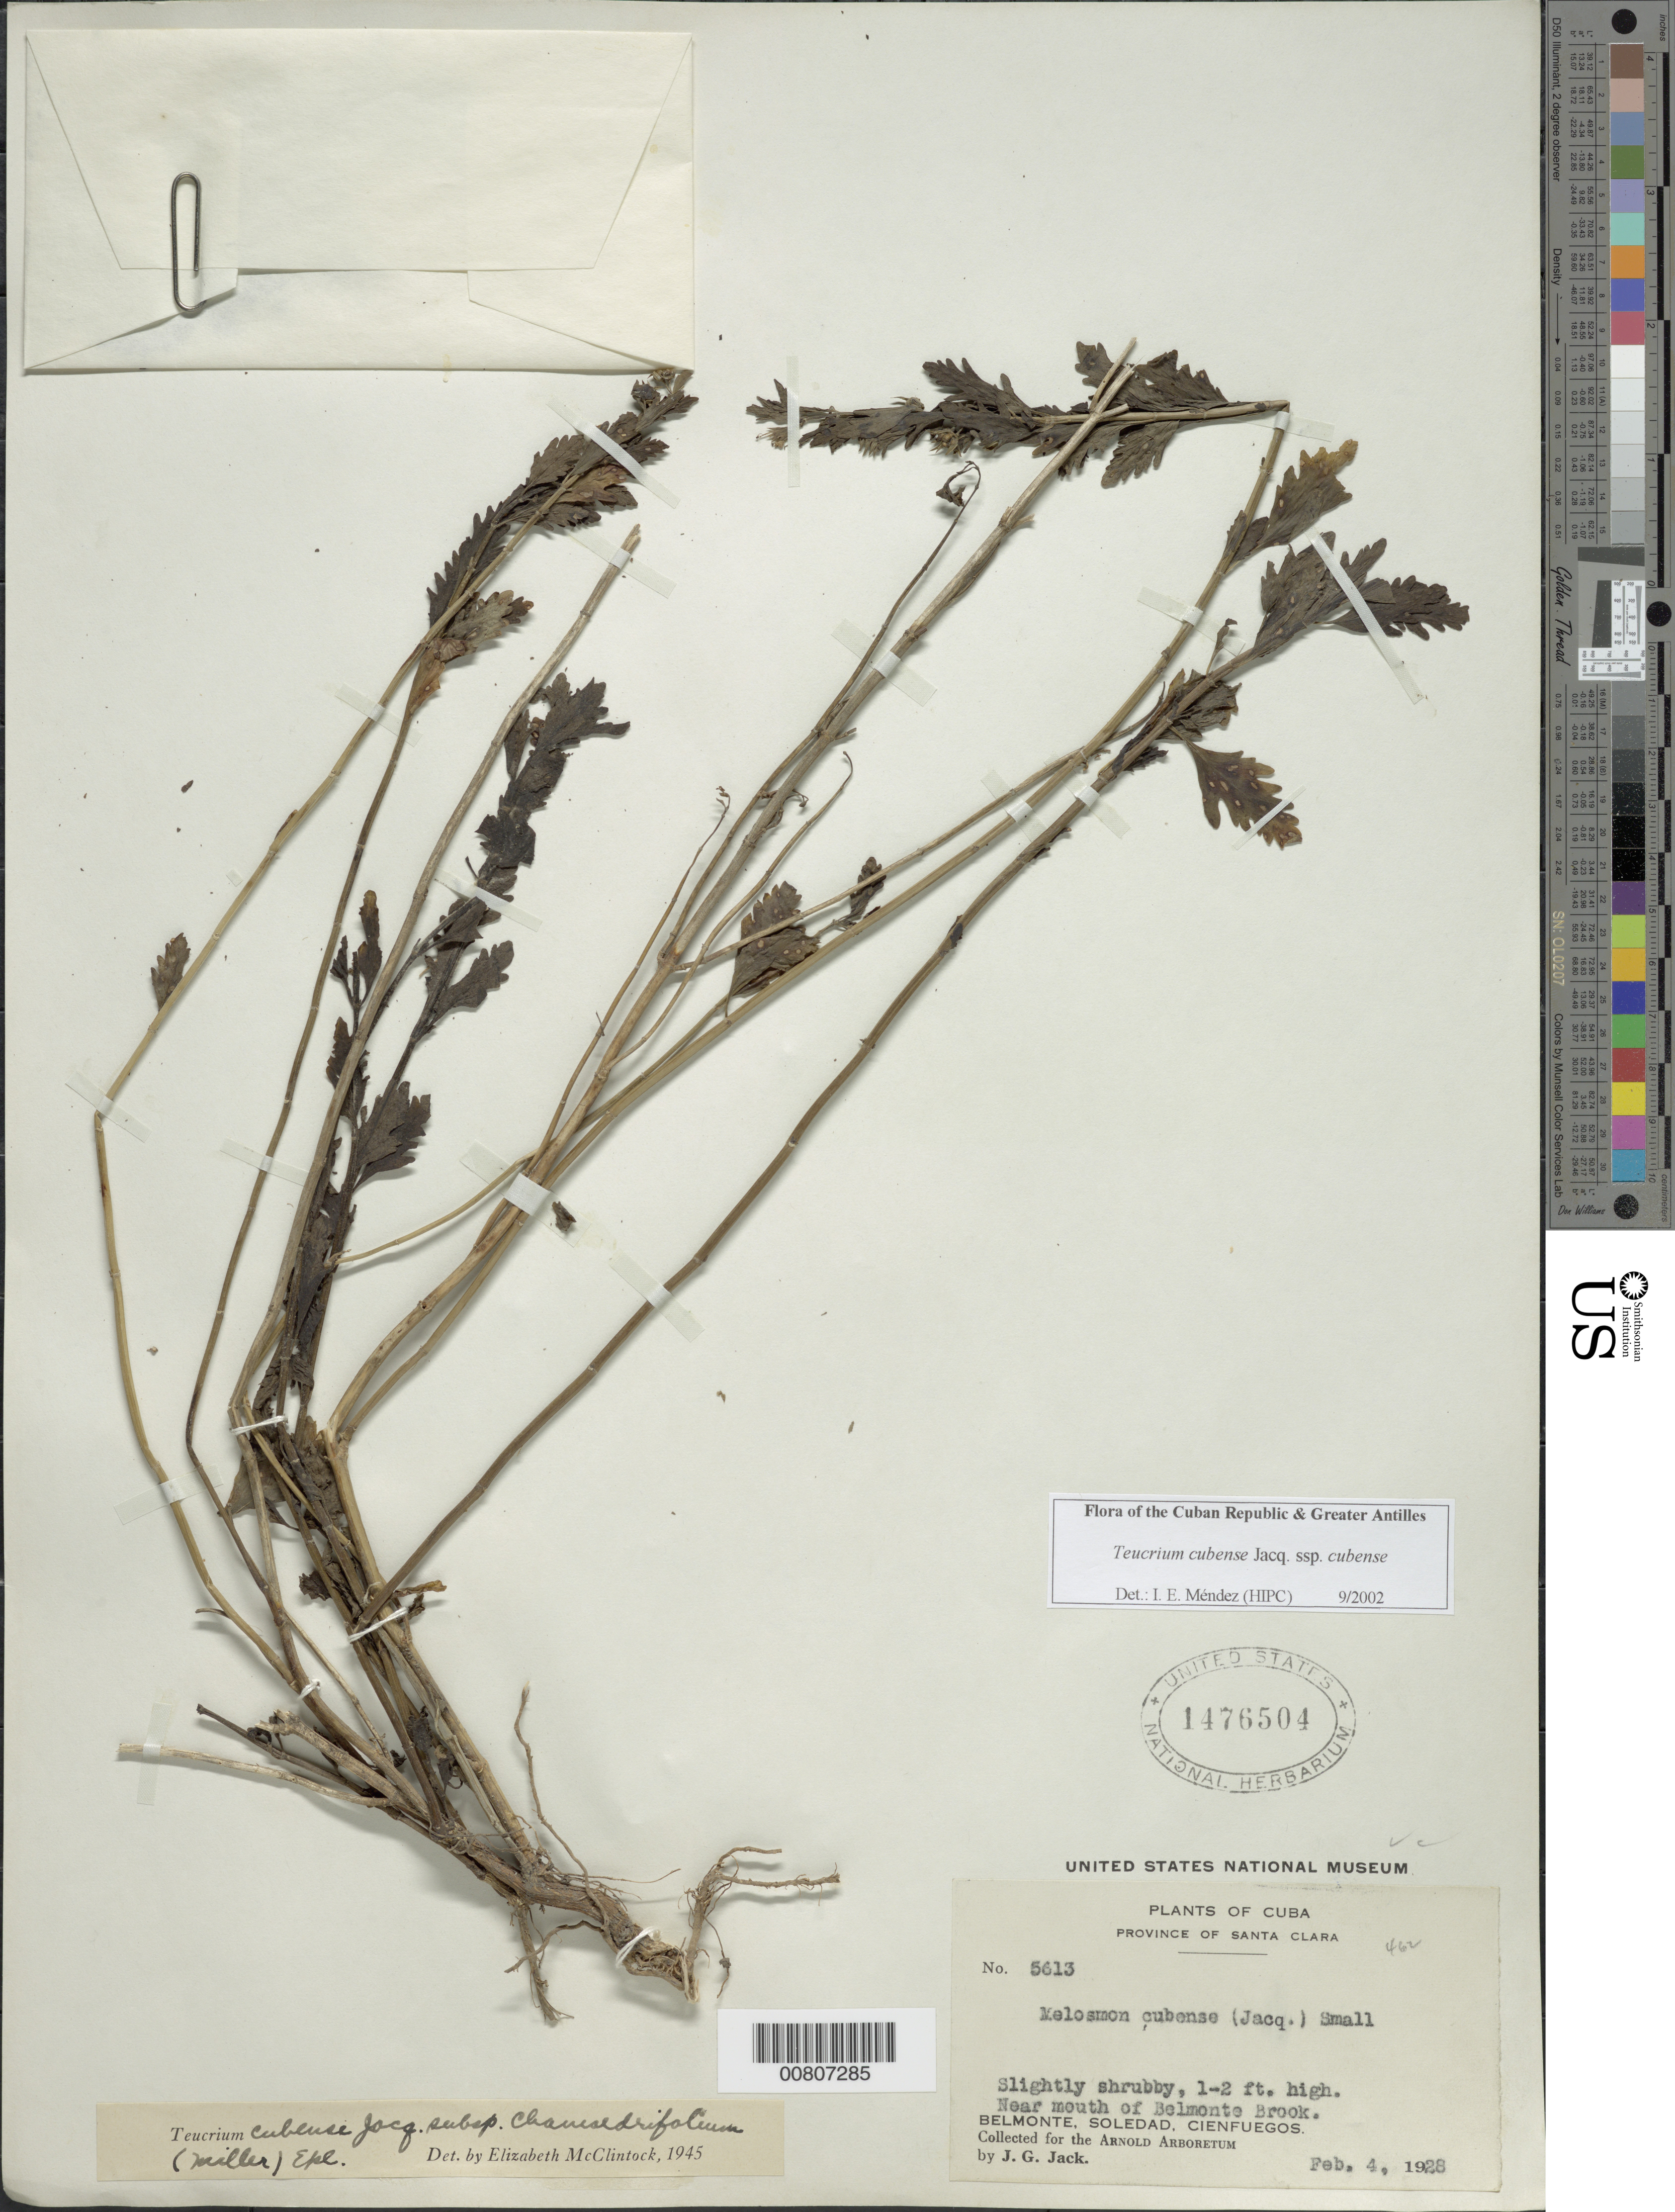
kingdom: Plantae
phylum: Tracheophyta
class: Magnoliopsida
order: Lamiales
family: Lamiaceae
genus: Teucrium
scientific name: Teucrium cubense subsp. cubense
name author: Jacq.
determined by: Méndez, Isidro E., (HIPC)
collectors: J. G. Jack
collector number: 5613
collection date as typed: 04 Feb 1928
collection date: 1928-02-04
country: Cuba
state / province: Cienfuegos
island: Cuba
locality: Prov Santa Clara, Belmonte, Soledad, Cienfuegos; Belmonte Brook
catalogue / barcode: US 1476504